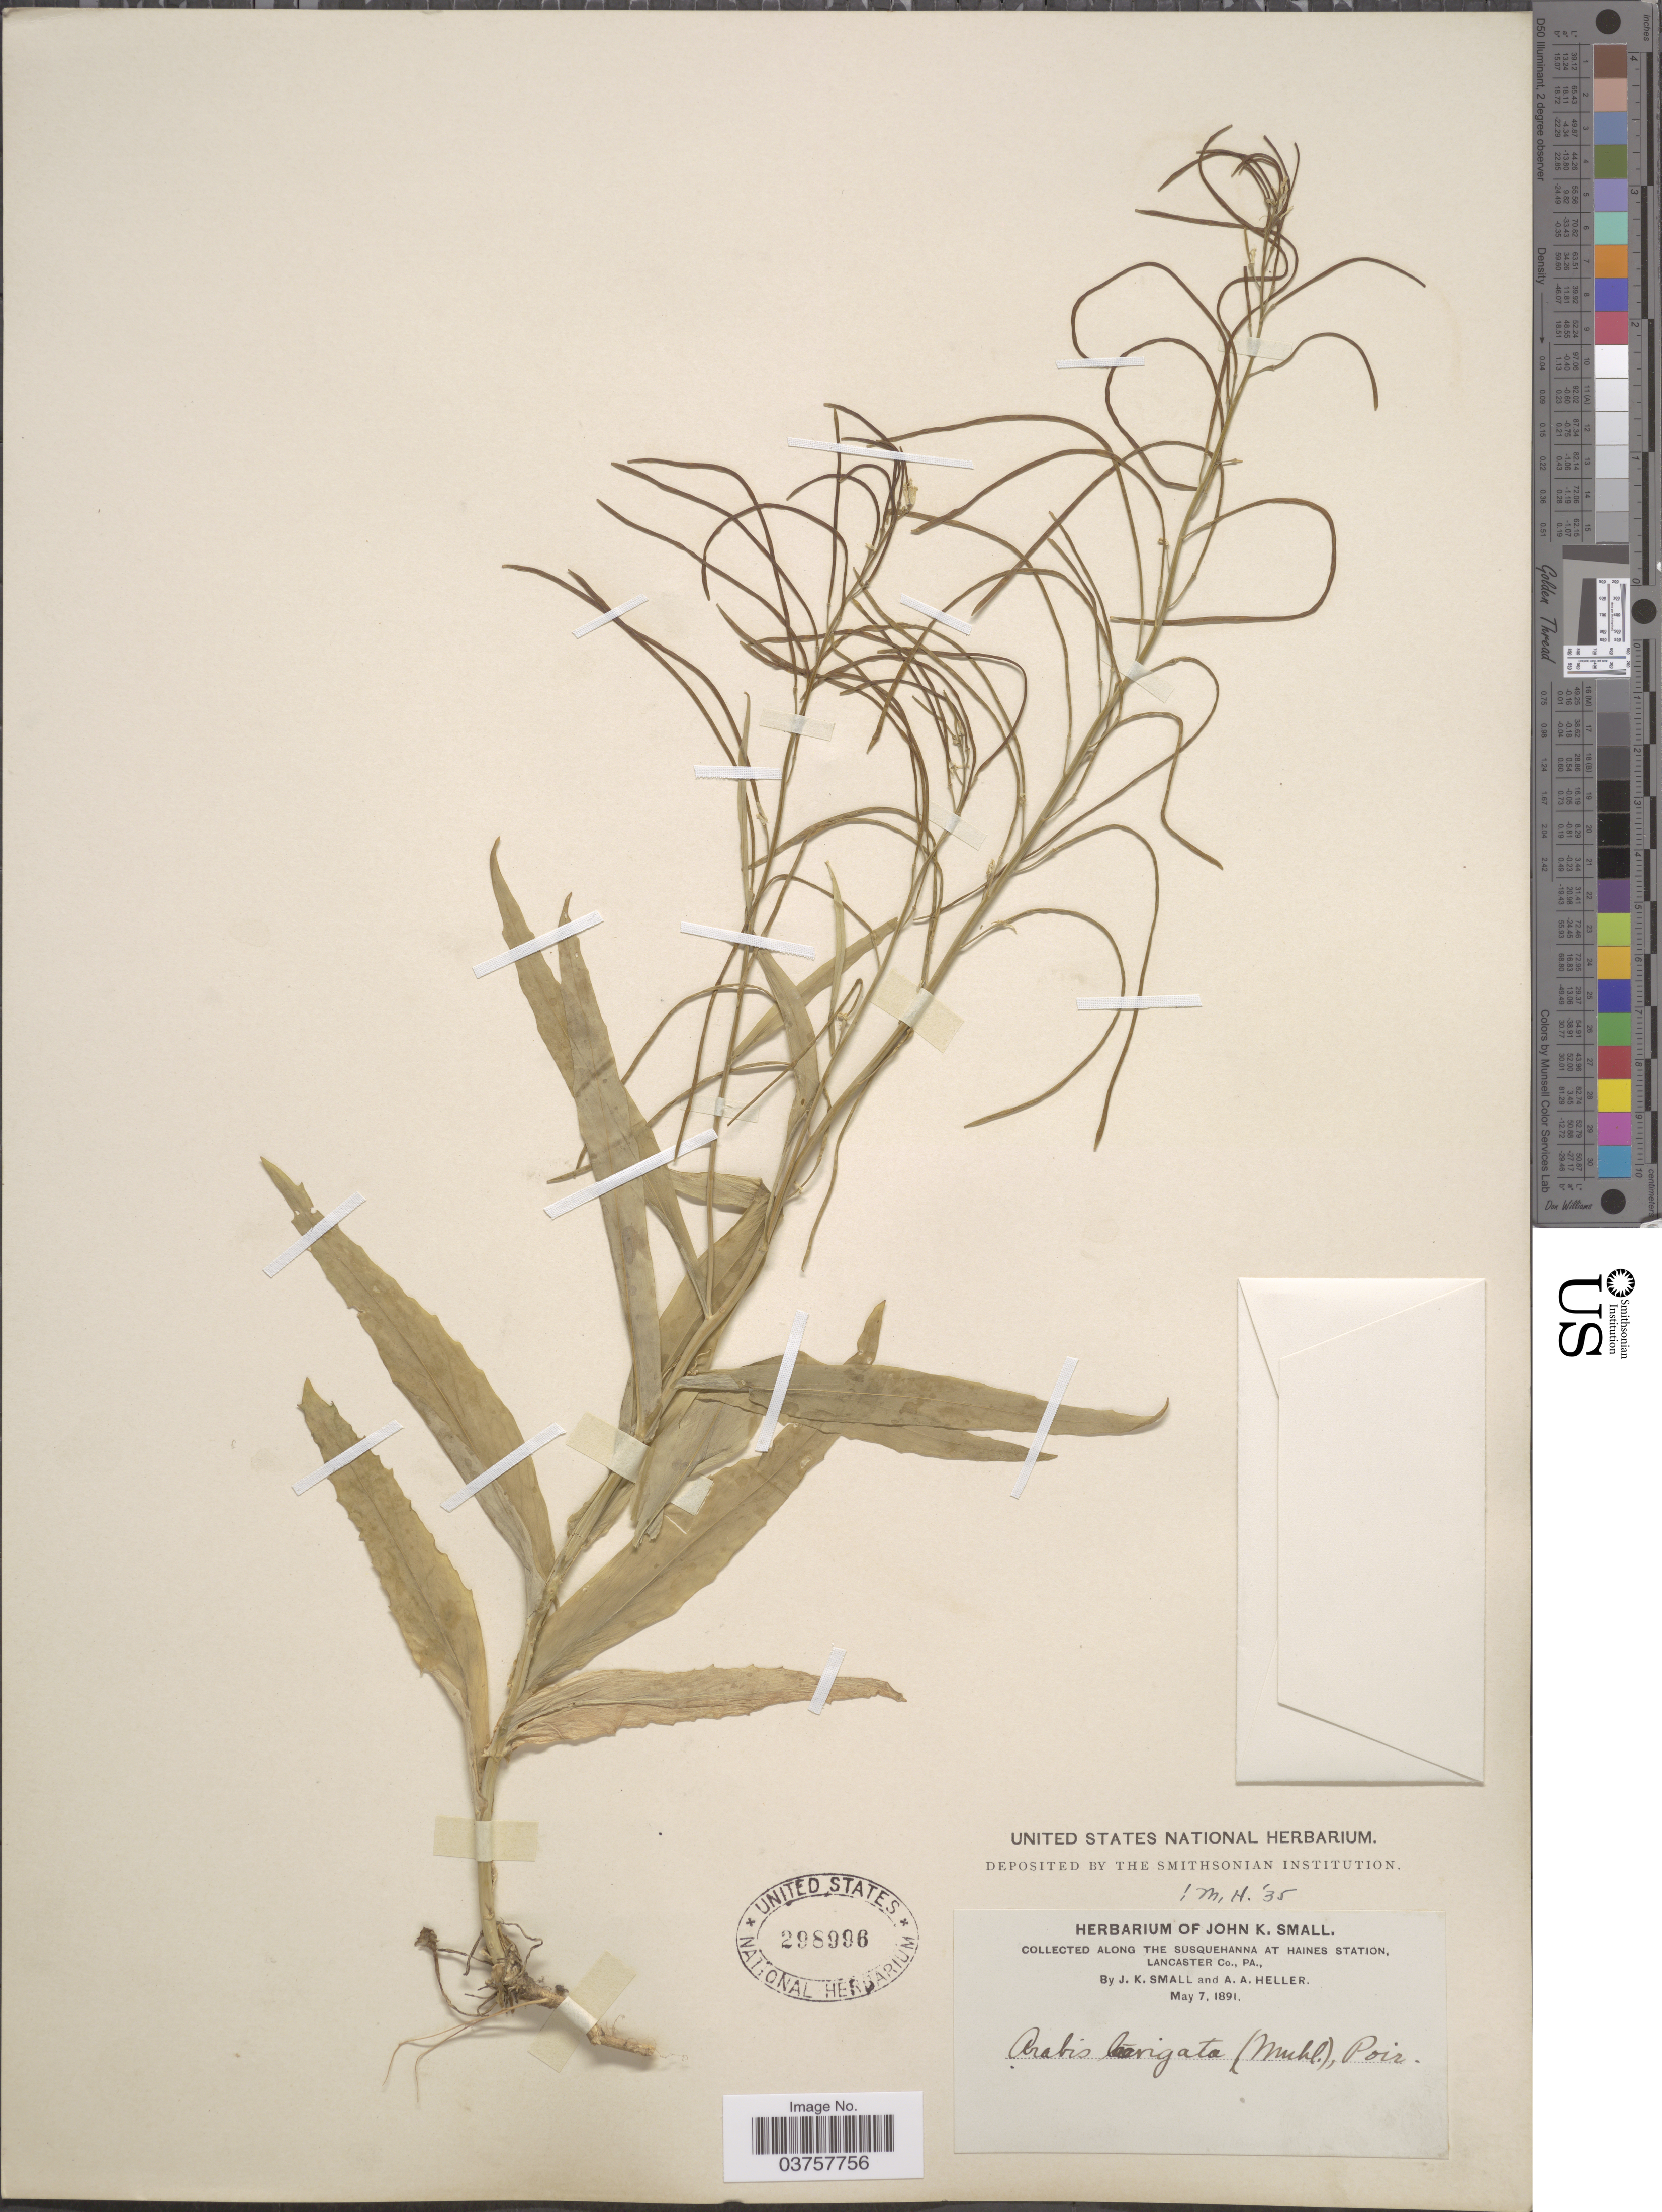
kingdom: Plantae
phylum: Tracheophyta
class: Magnoliopsida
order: Brassicales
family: Brassicaceae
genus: Arabis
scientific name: Arabis laevigata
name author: (Muhl. ex Willd.) Poir.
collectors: J. K. Small & A. A. Heller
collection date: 1891-05-07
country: United States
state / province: Pennsylvania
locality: Along the Susquehanna at Haines Station, Lancaster Co.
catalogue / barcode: US 298996